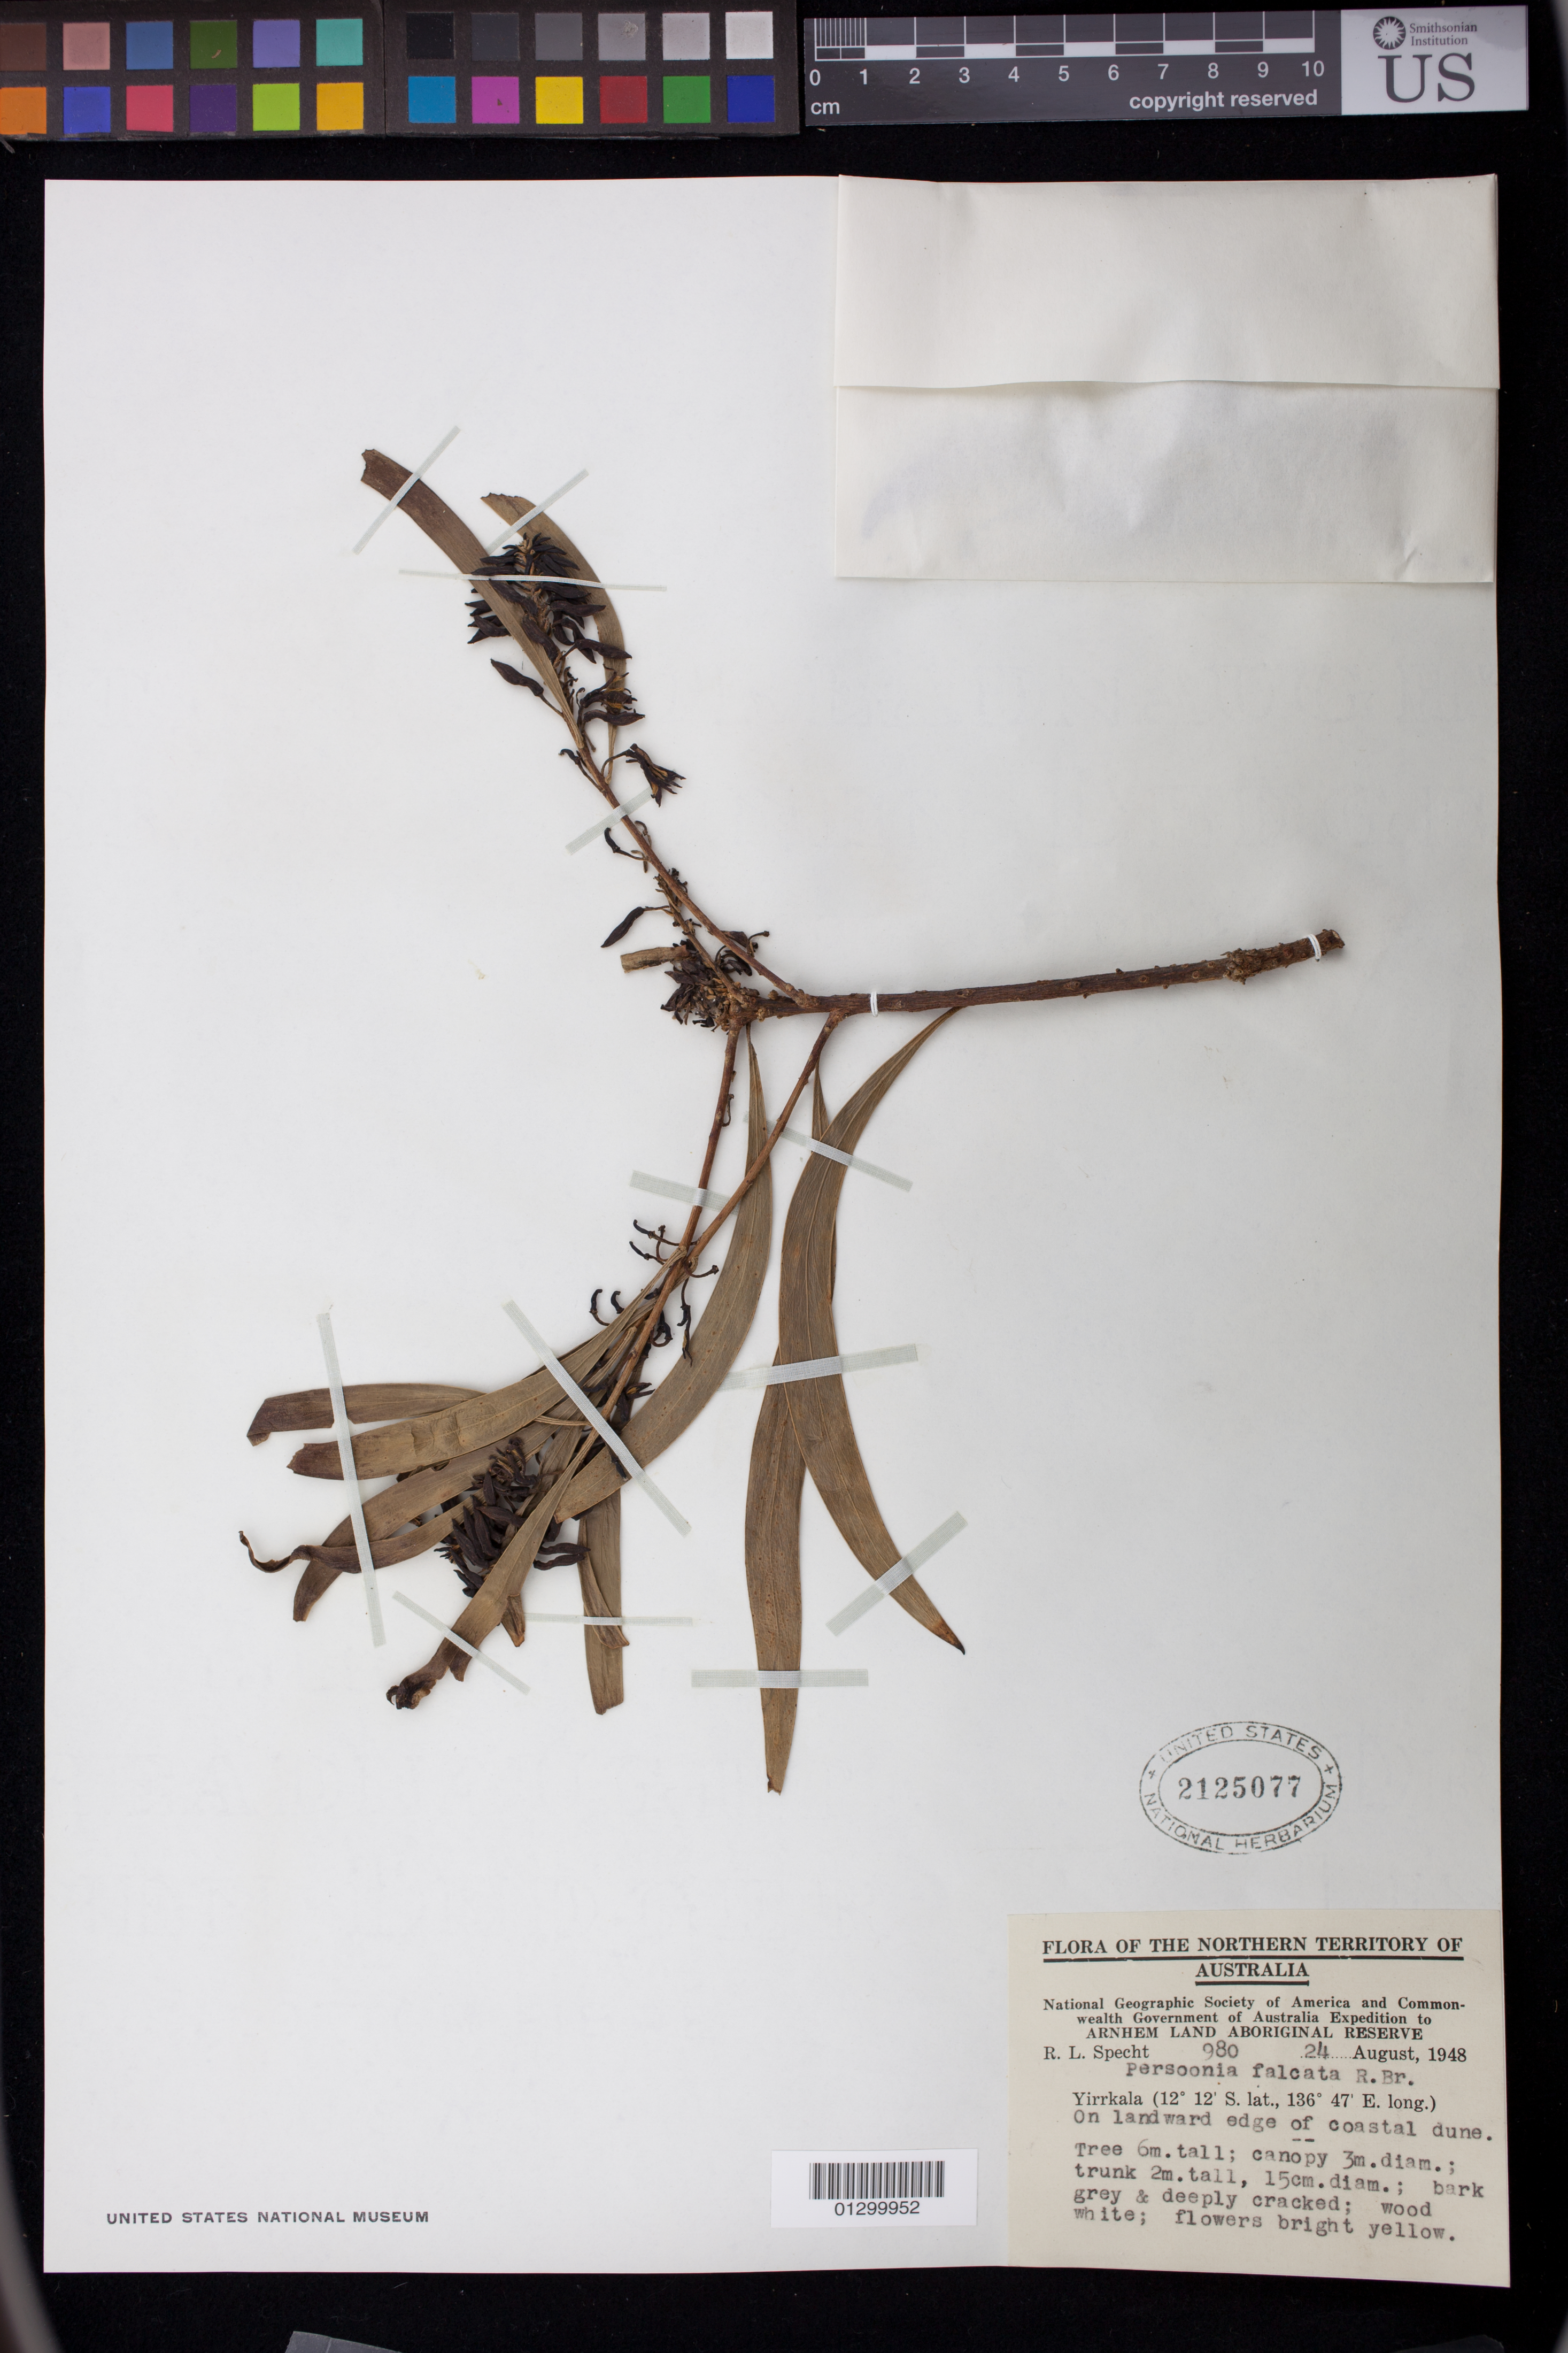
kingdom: Plantae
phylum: Tracheophyta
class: Magnoliopsida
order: Proteales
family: Proteaceae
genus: Persoonia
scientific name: Persoonia falcata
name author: R. Br.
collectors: R. L. Specht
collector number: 980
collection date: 1948-08-24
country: Australia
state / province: Northern Territory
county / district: East Arnhem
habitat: On landward edge of coastal dune.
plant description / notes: Tree 6 m. tall; canopy 3 m. diam.; trunk 2 m. tall, 15 cm. diam.; bark grey and deeply cracked; wood white; flowers bright yellow.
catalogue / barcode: US 2125077